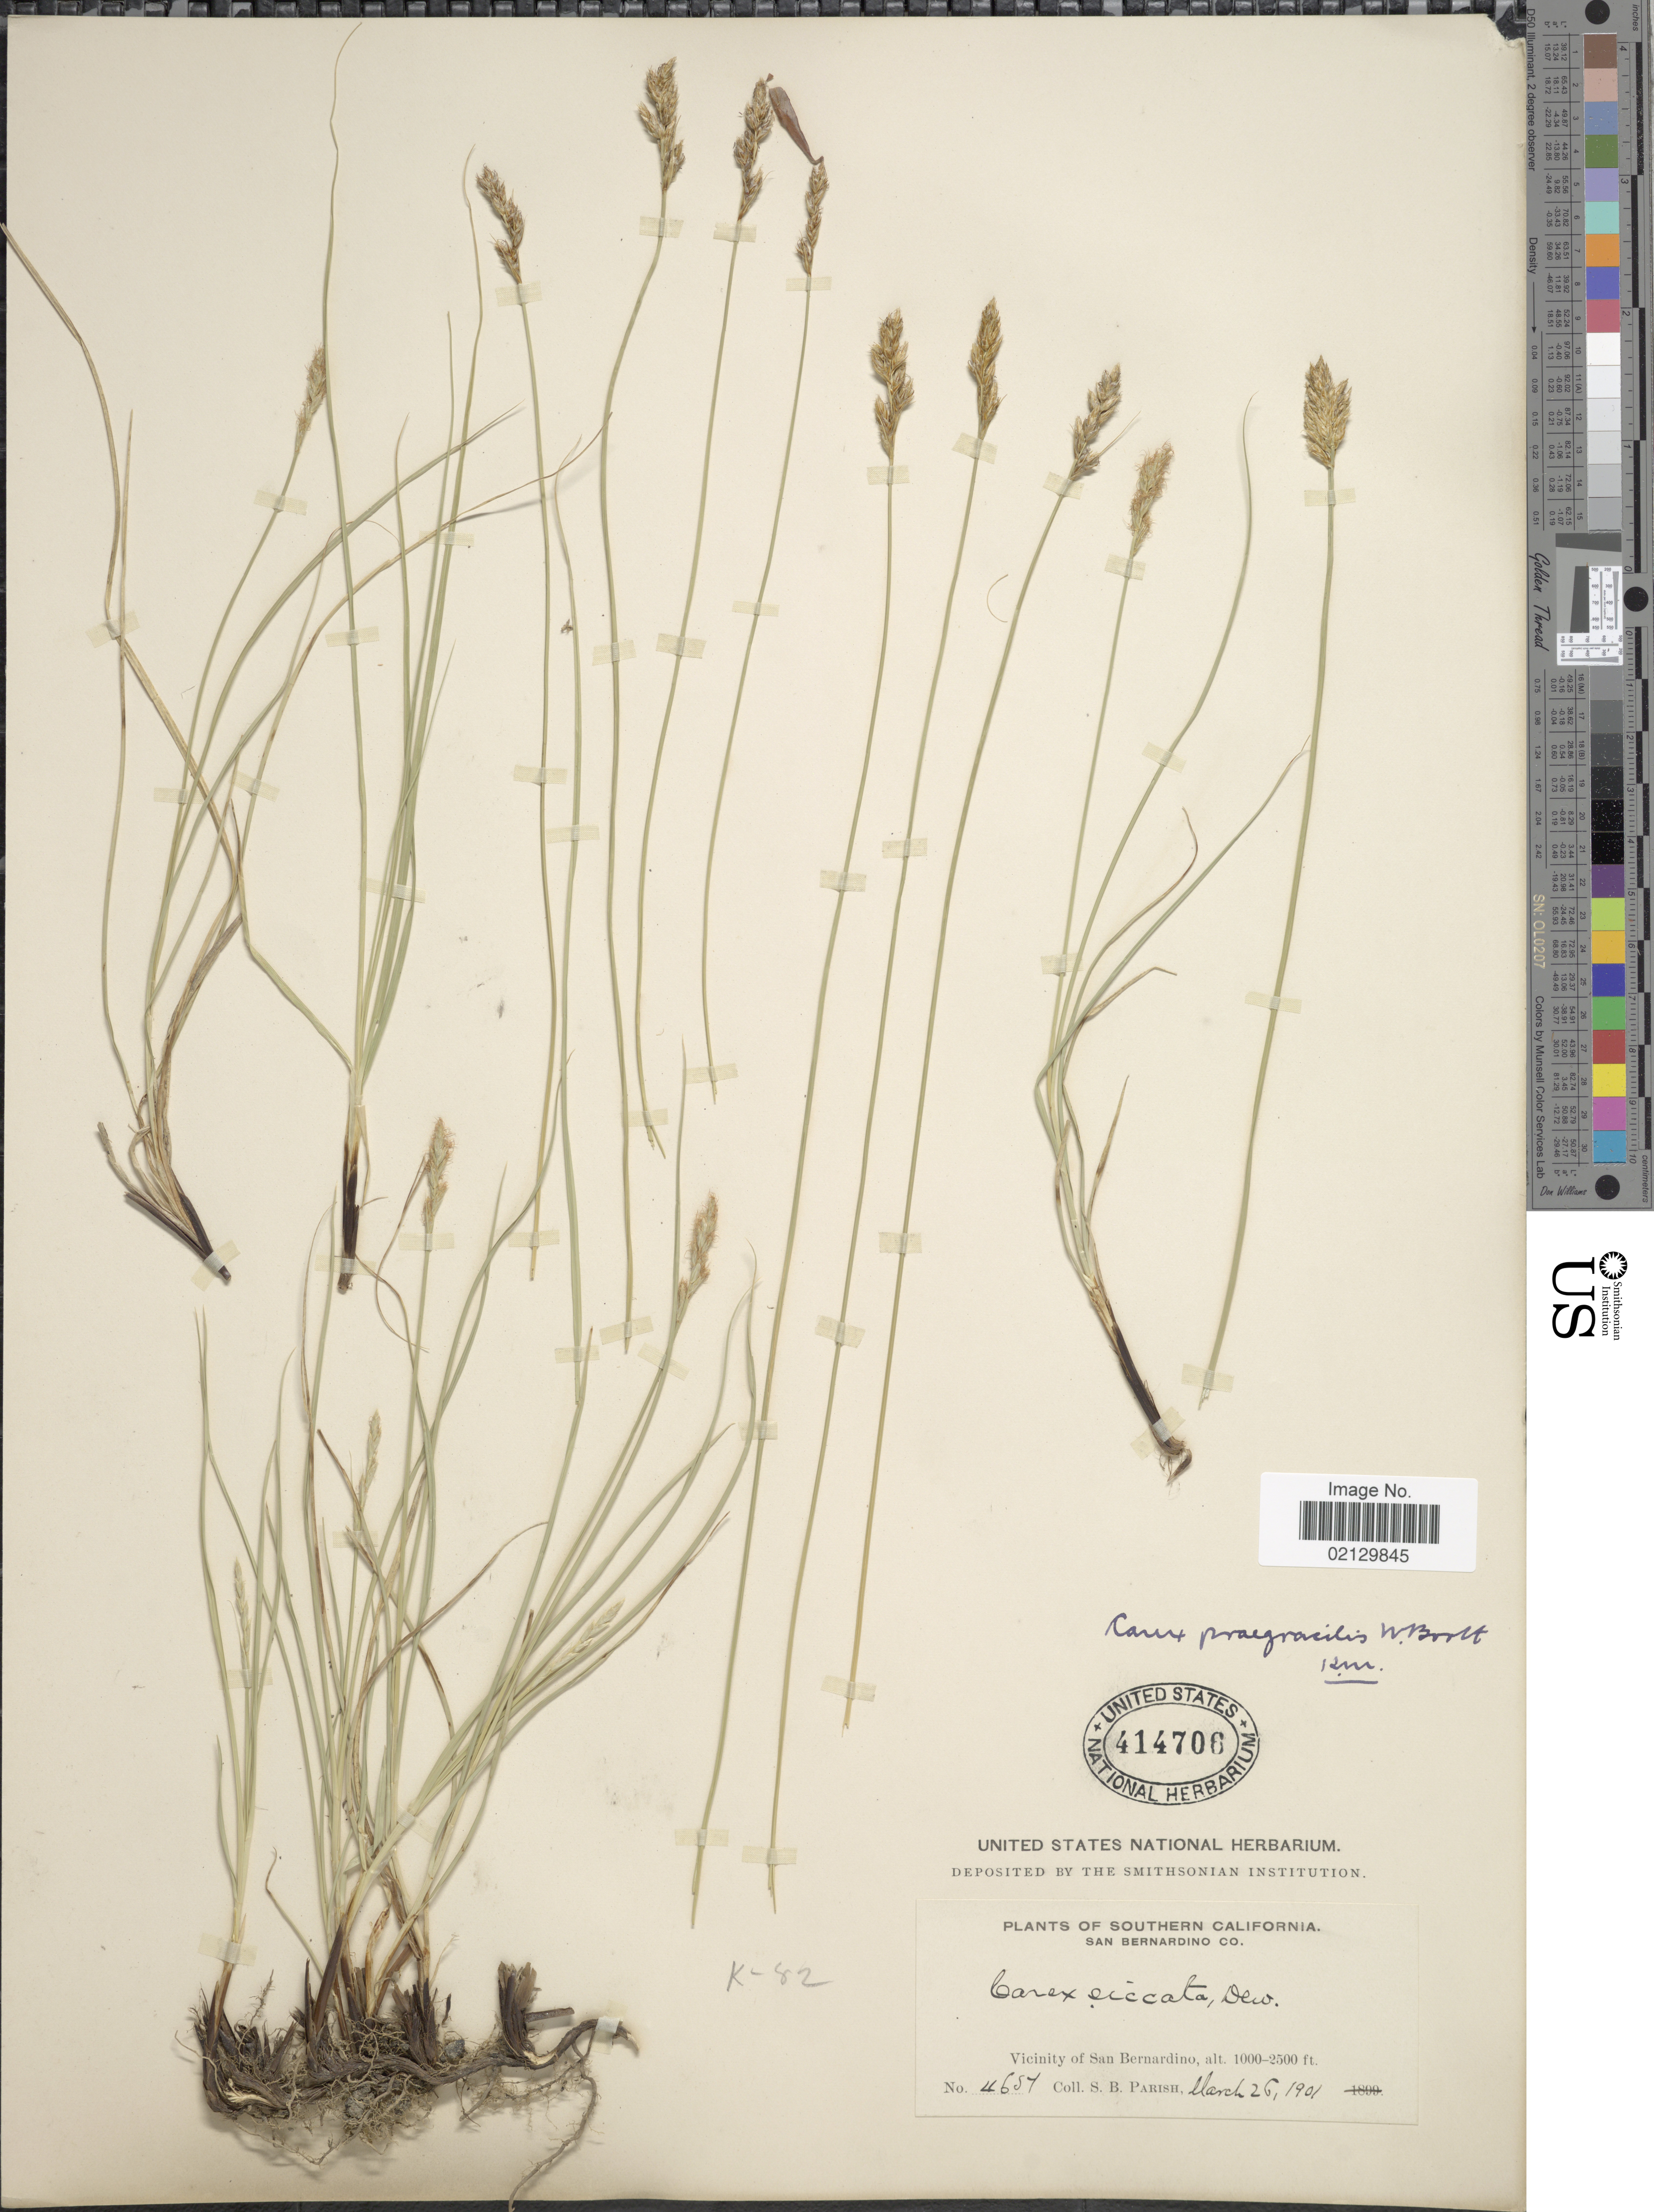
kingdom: Plantae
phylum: Tracheophyta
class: Liliopsida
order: Poales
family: Cyperaceae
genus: Carex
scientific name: Carex praegracilis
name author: W. Boott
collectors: S. B. Parish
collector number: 4654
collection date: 1901-03-26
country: United States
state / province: California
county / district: San Bernardino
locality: Southern California. San Bernardino Co. Vicinity of San Bernardino.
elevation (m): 305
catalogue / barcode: US 414706